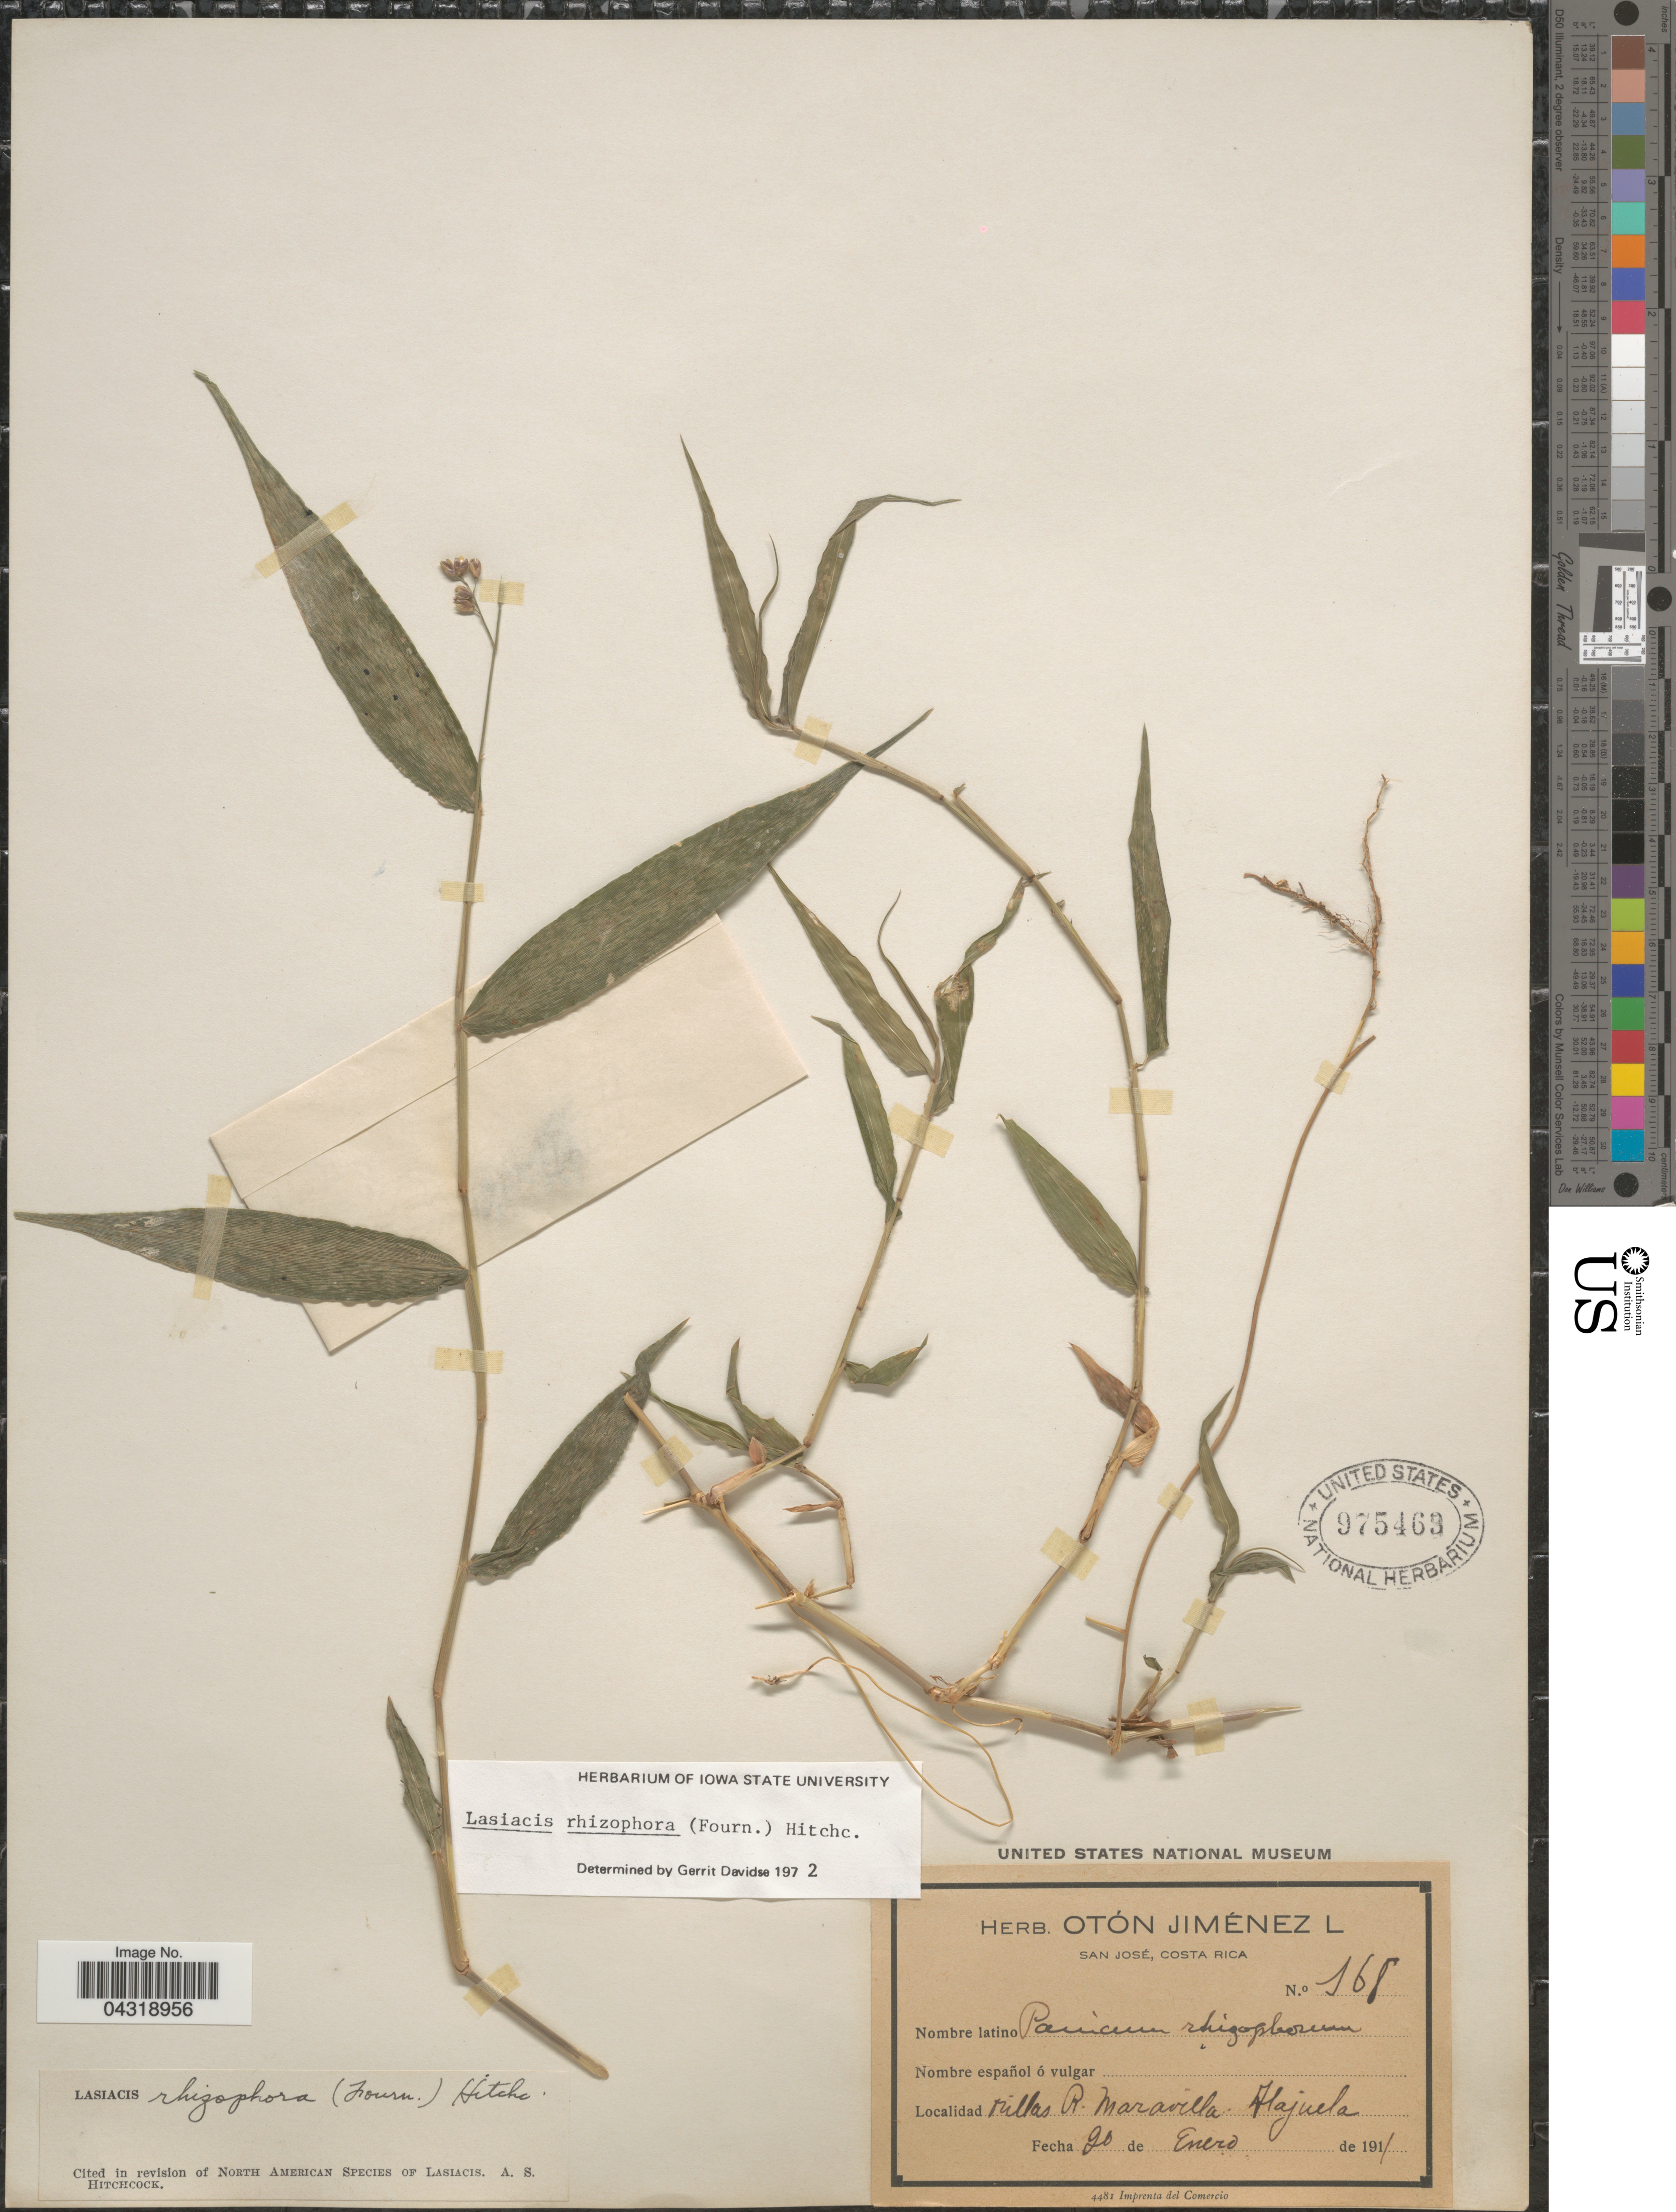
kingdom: Plantae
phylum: Tracheophyta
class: Liliopsida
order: Poales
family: Poaceae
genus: Lasiacis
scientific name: Lasiacis rhizophora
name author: (E. Fourn.) Hitchc.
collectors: ex herb. O. Jimenez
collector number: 168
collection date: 1911-01-20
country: Costa Rica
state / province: Alajuela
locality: Orillas R. Maravilla.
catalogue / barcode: US 975463